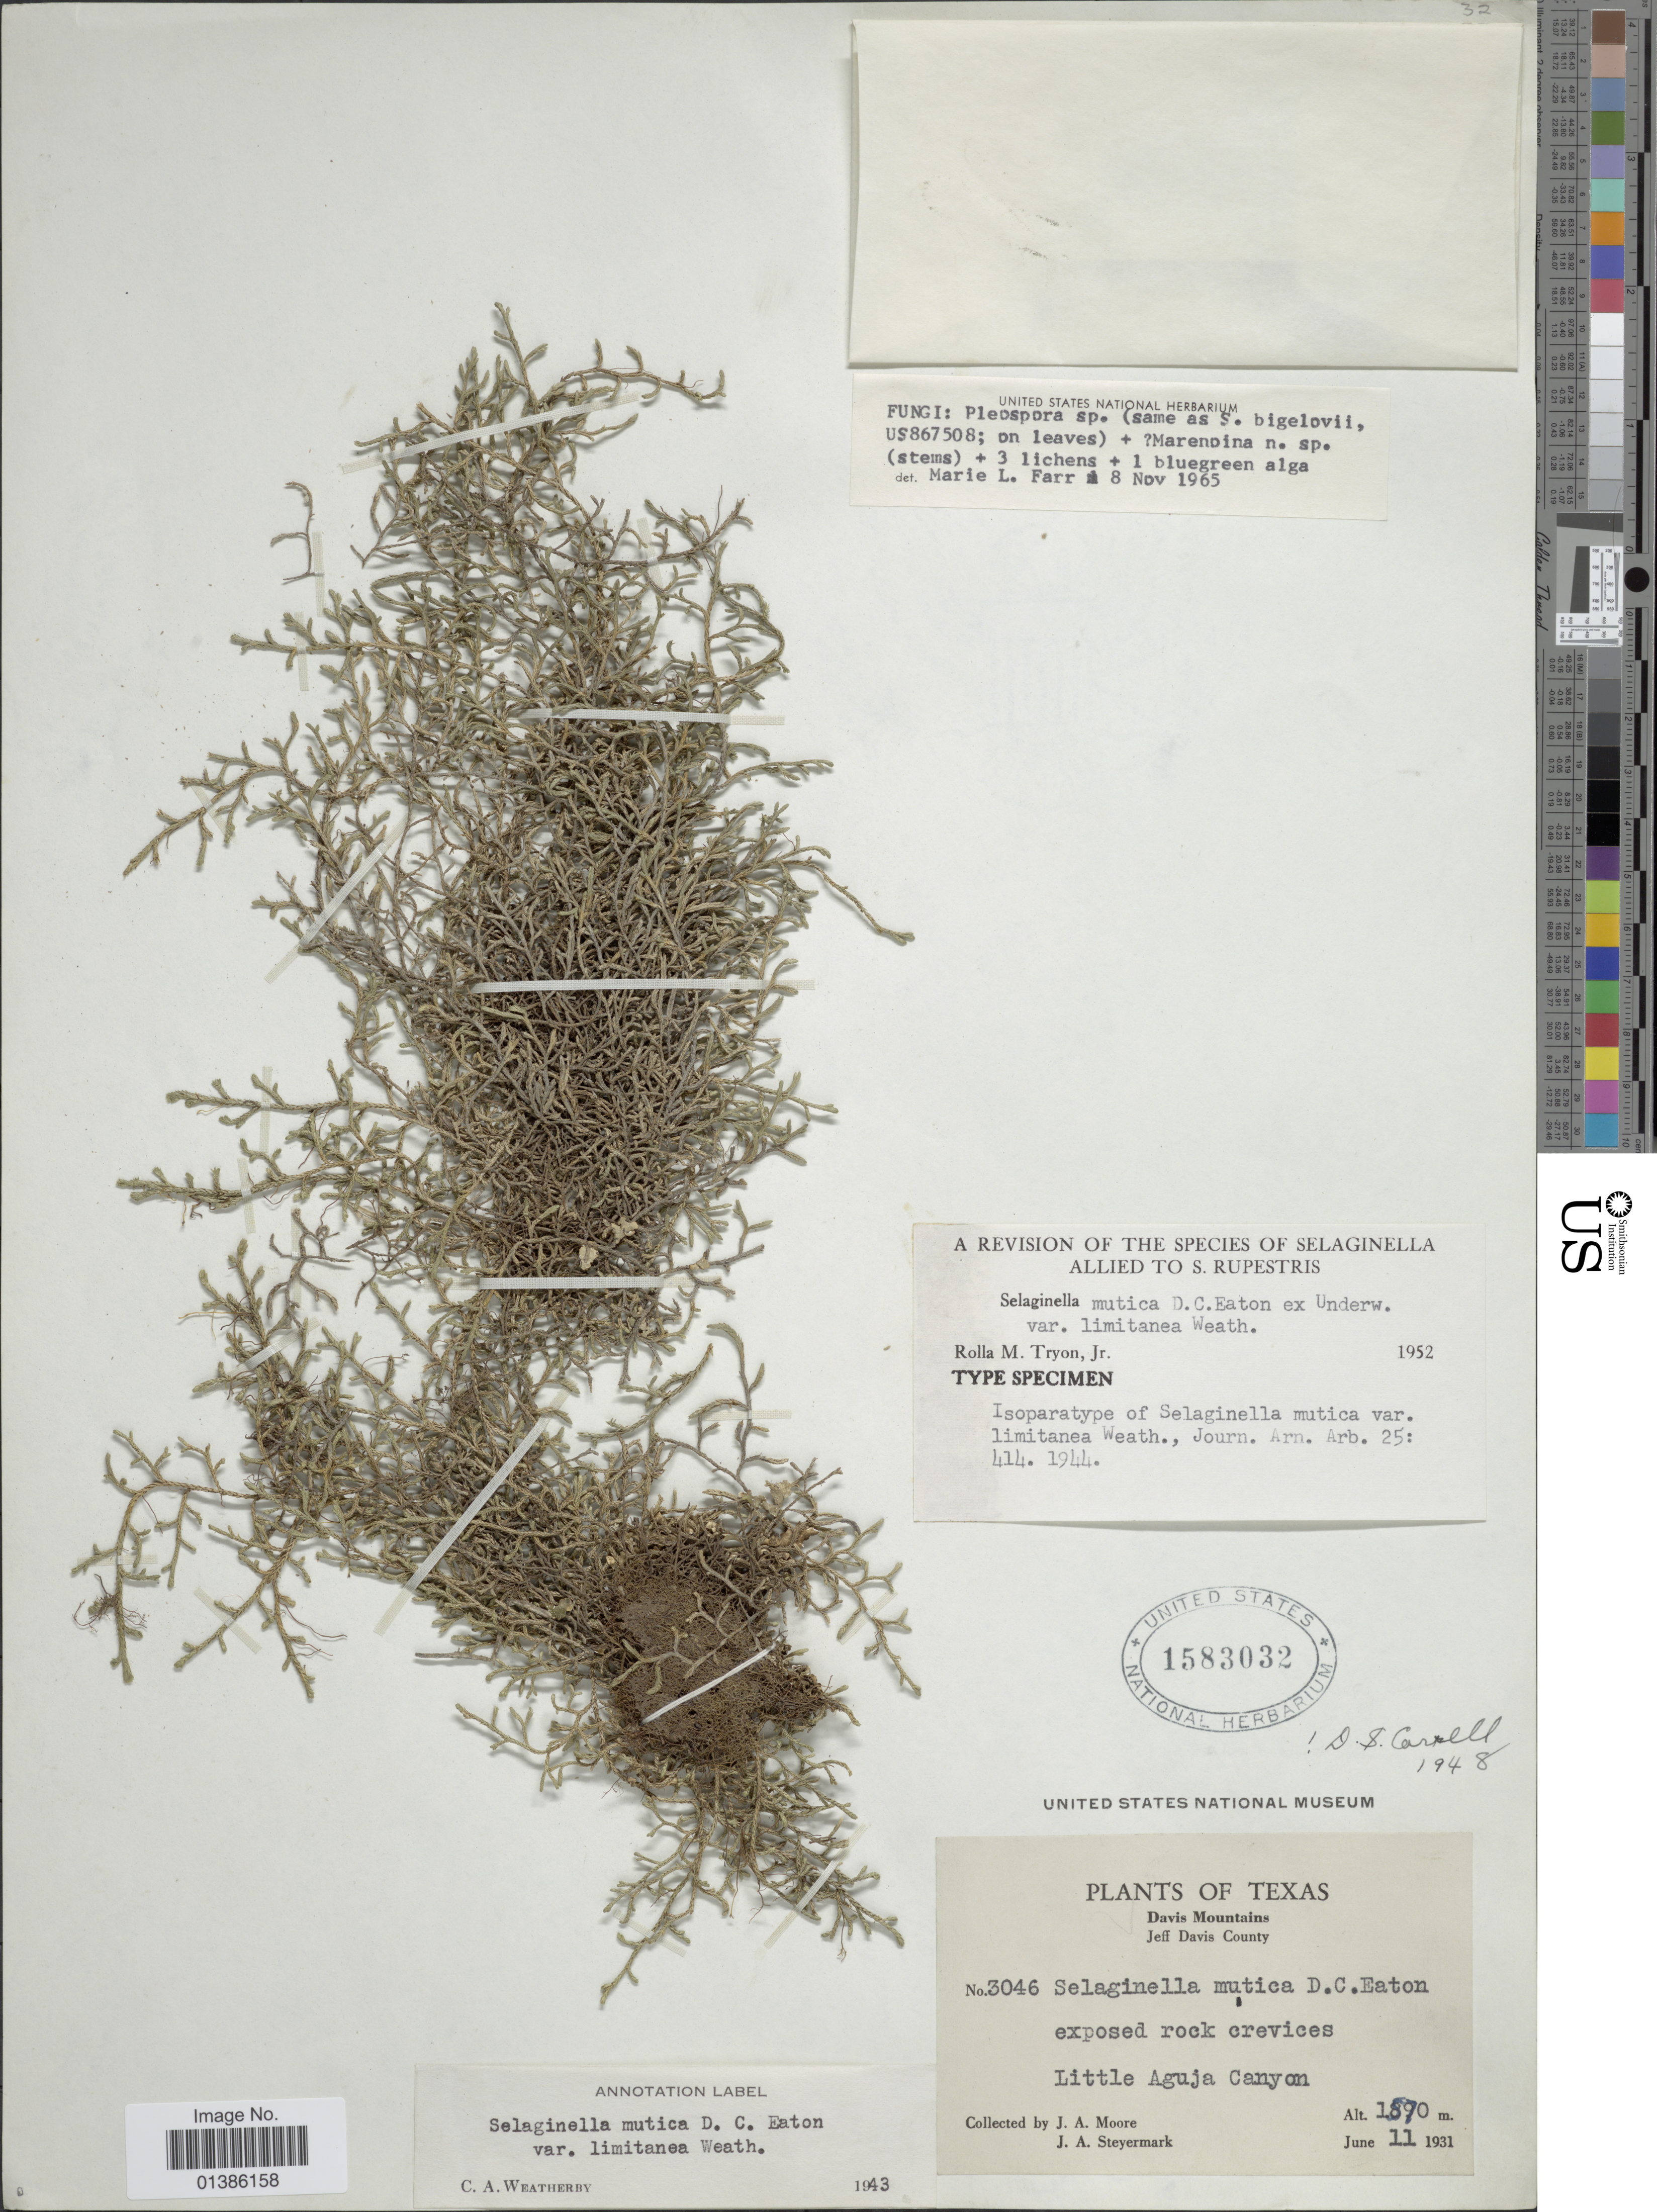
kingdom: Plantae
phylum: Tracheophyta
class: Lycopodiopsida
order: Selaginellales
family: Selaginellaceae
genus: Selaginella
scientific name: Selaginella mutica var. limitanea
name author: Weath.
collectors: J. A. Moore & J. Steyermark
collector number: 3046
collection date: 1931-06-11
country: United States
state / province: Texas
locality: Davis Mountains. Jeff Davis County. Little Aguja Canyon.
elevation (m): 1870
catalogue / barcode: US 1583032